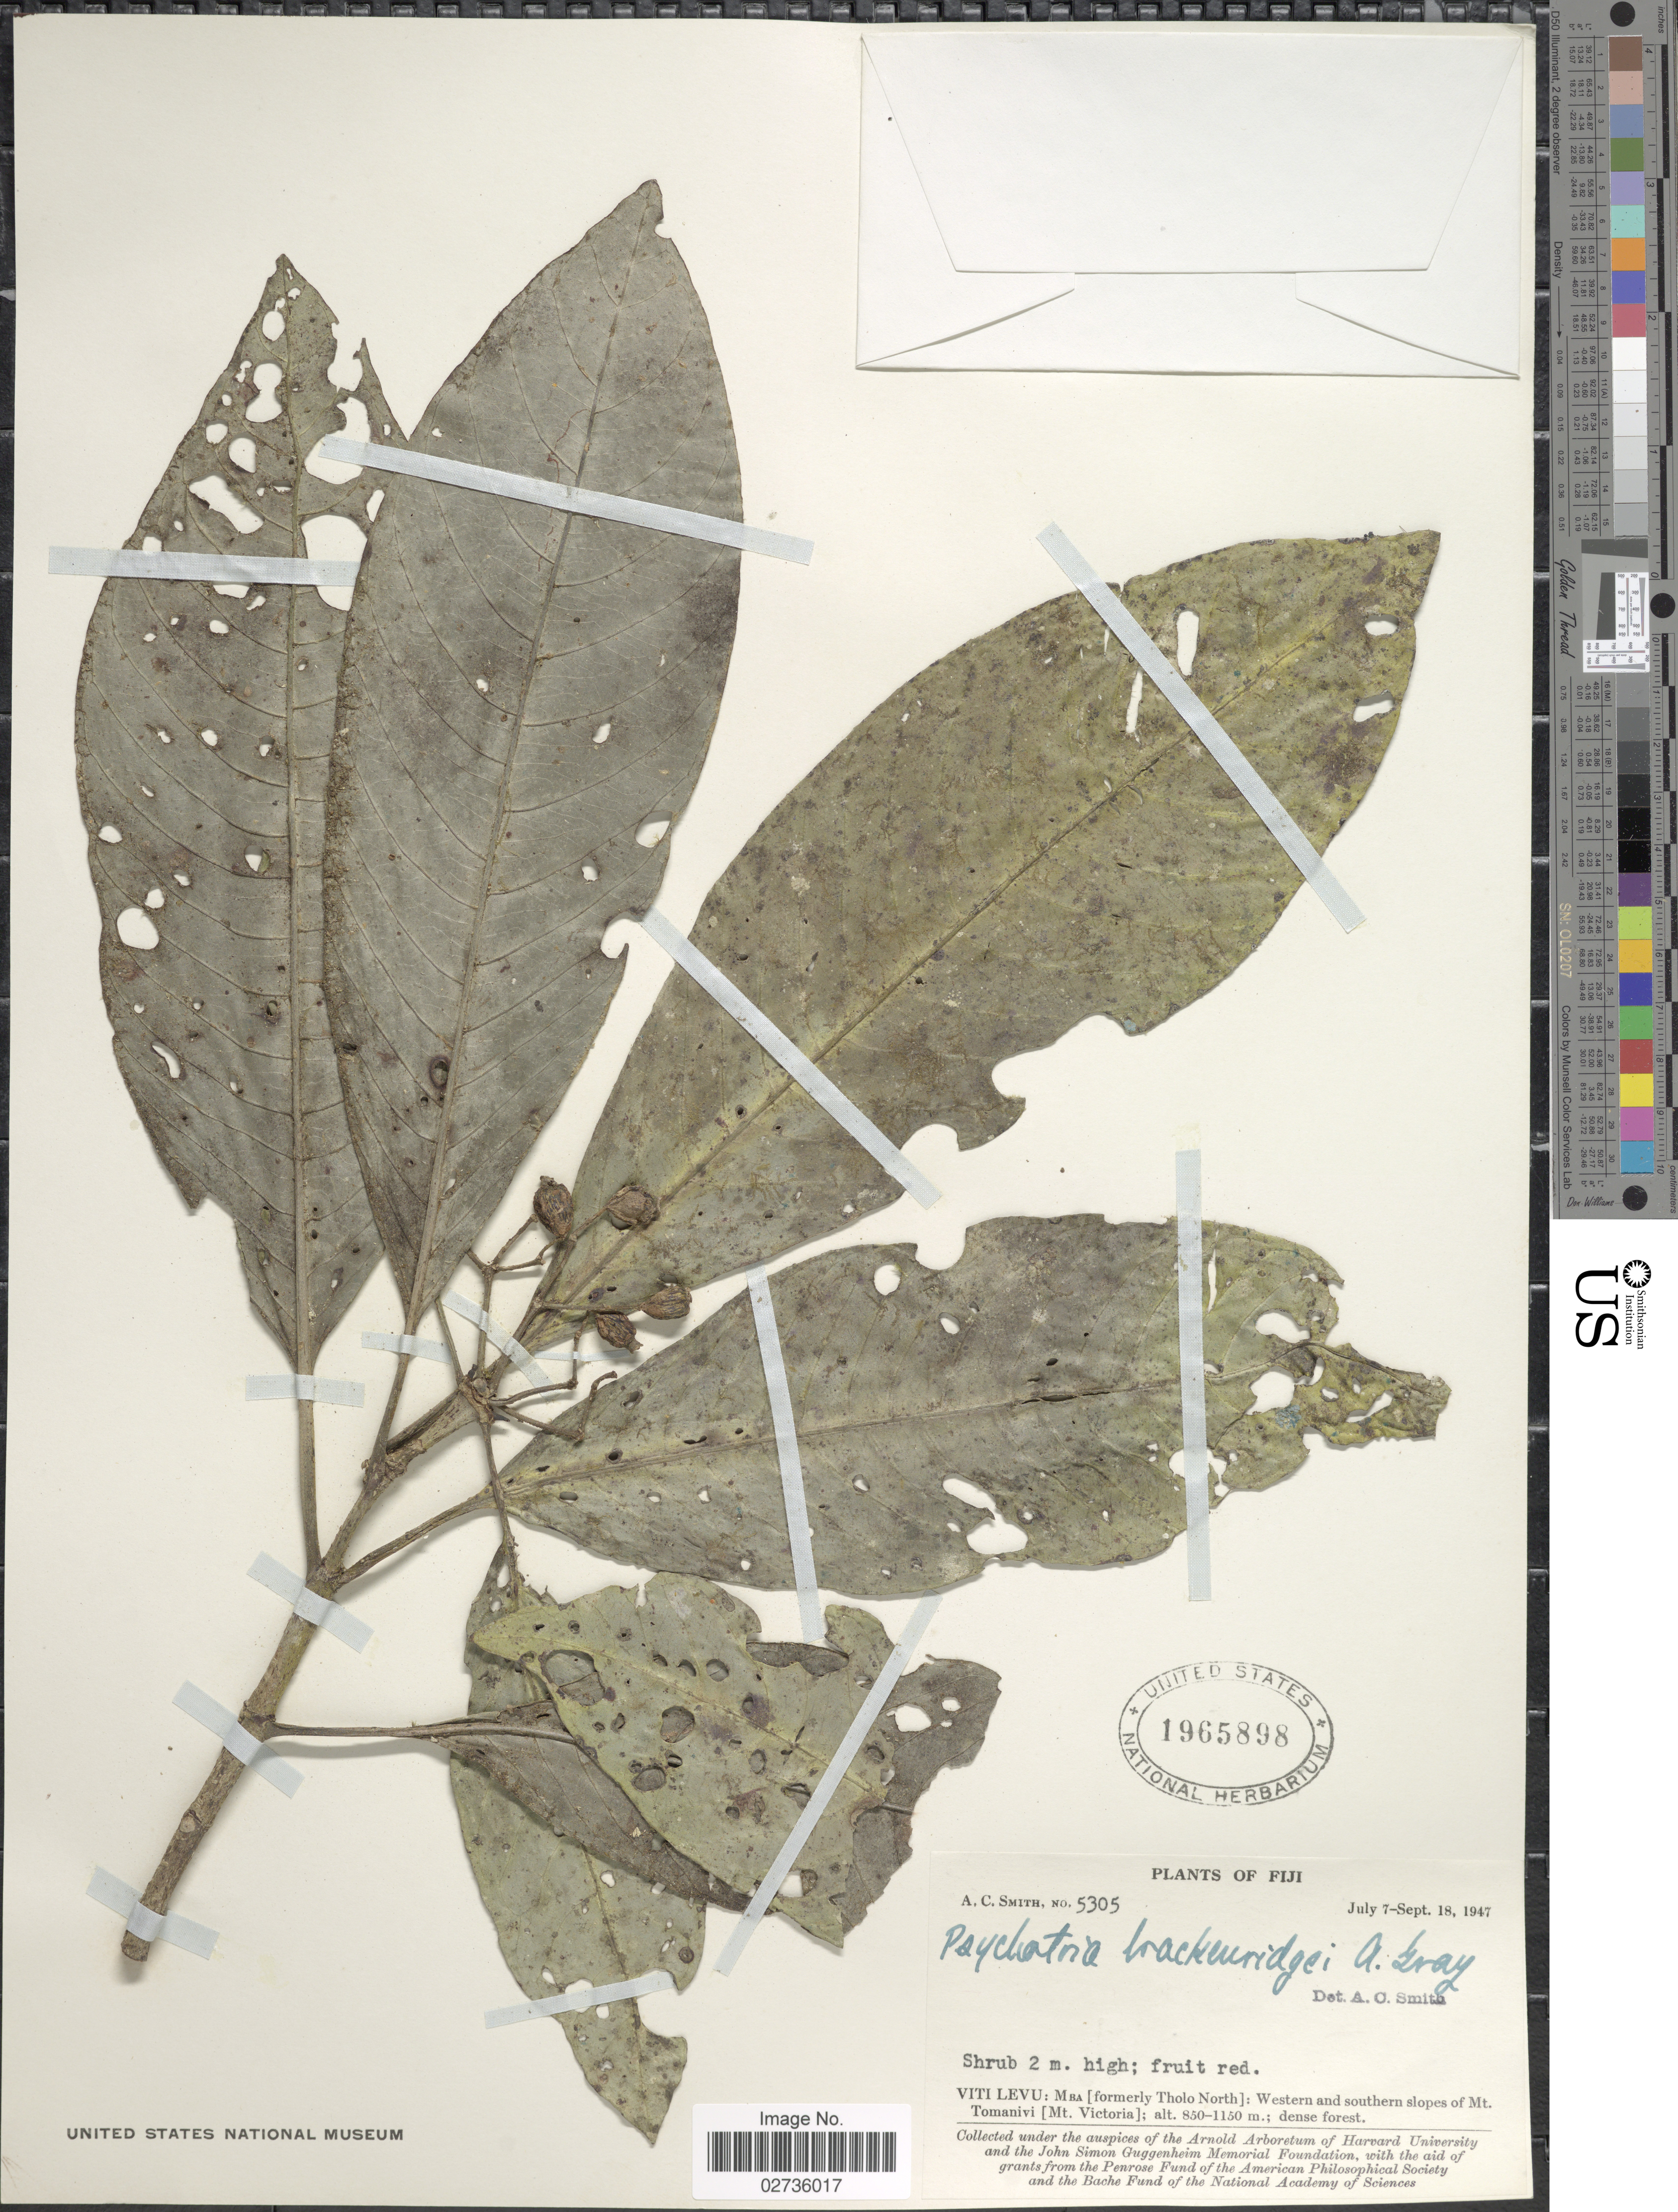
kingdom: Plantae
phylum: Tracheophyta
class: Magnoliopsida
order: Gentianales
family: Rubiaceae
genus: Psychotria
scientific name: Psychotria brackenridgei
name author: A. Gray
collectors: A. C. Smith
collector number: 5305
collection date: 1947-07-07/1947-09-18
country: Fiji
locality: Viti Levu: MBA [formerly Tholo North]: Western and southern slopes of Mt. Tomanivi [Mt. Victoria].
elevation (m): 850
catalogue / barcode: US 1965898